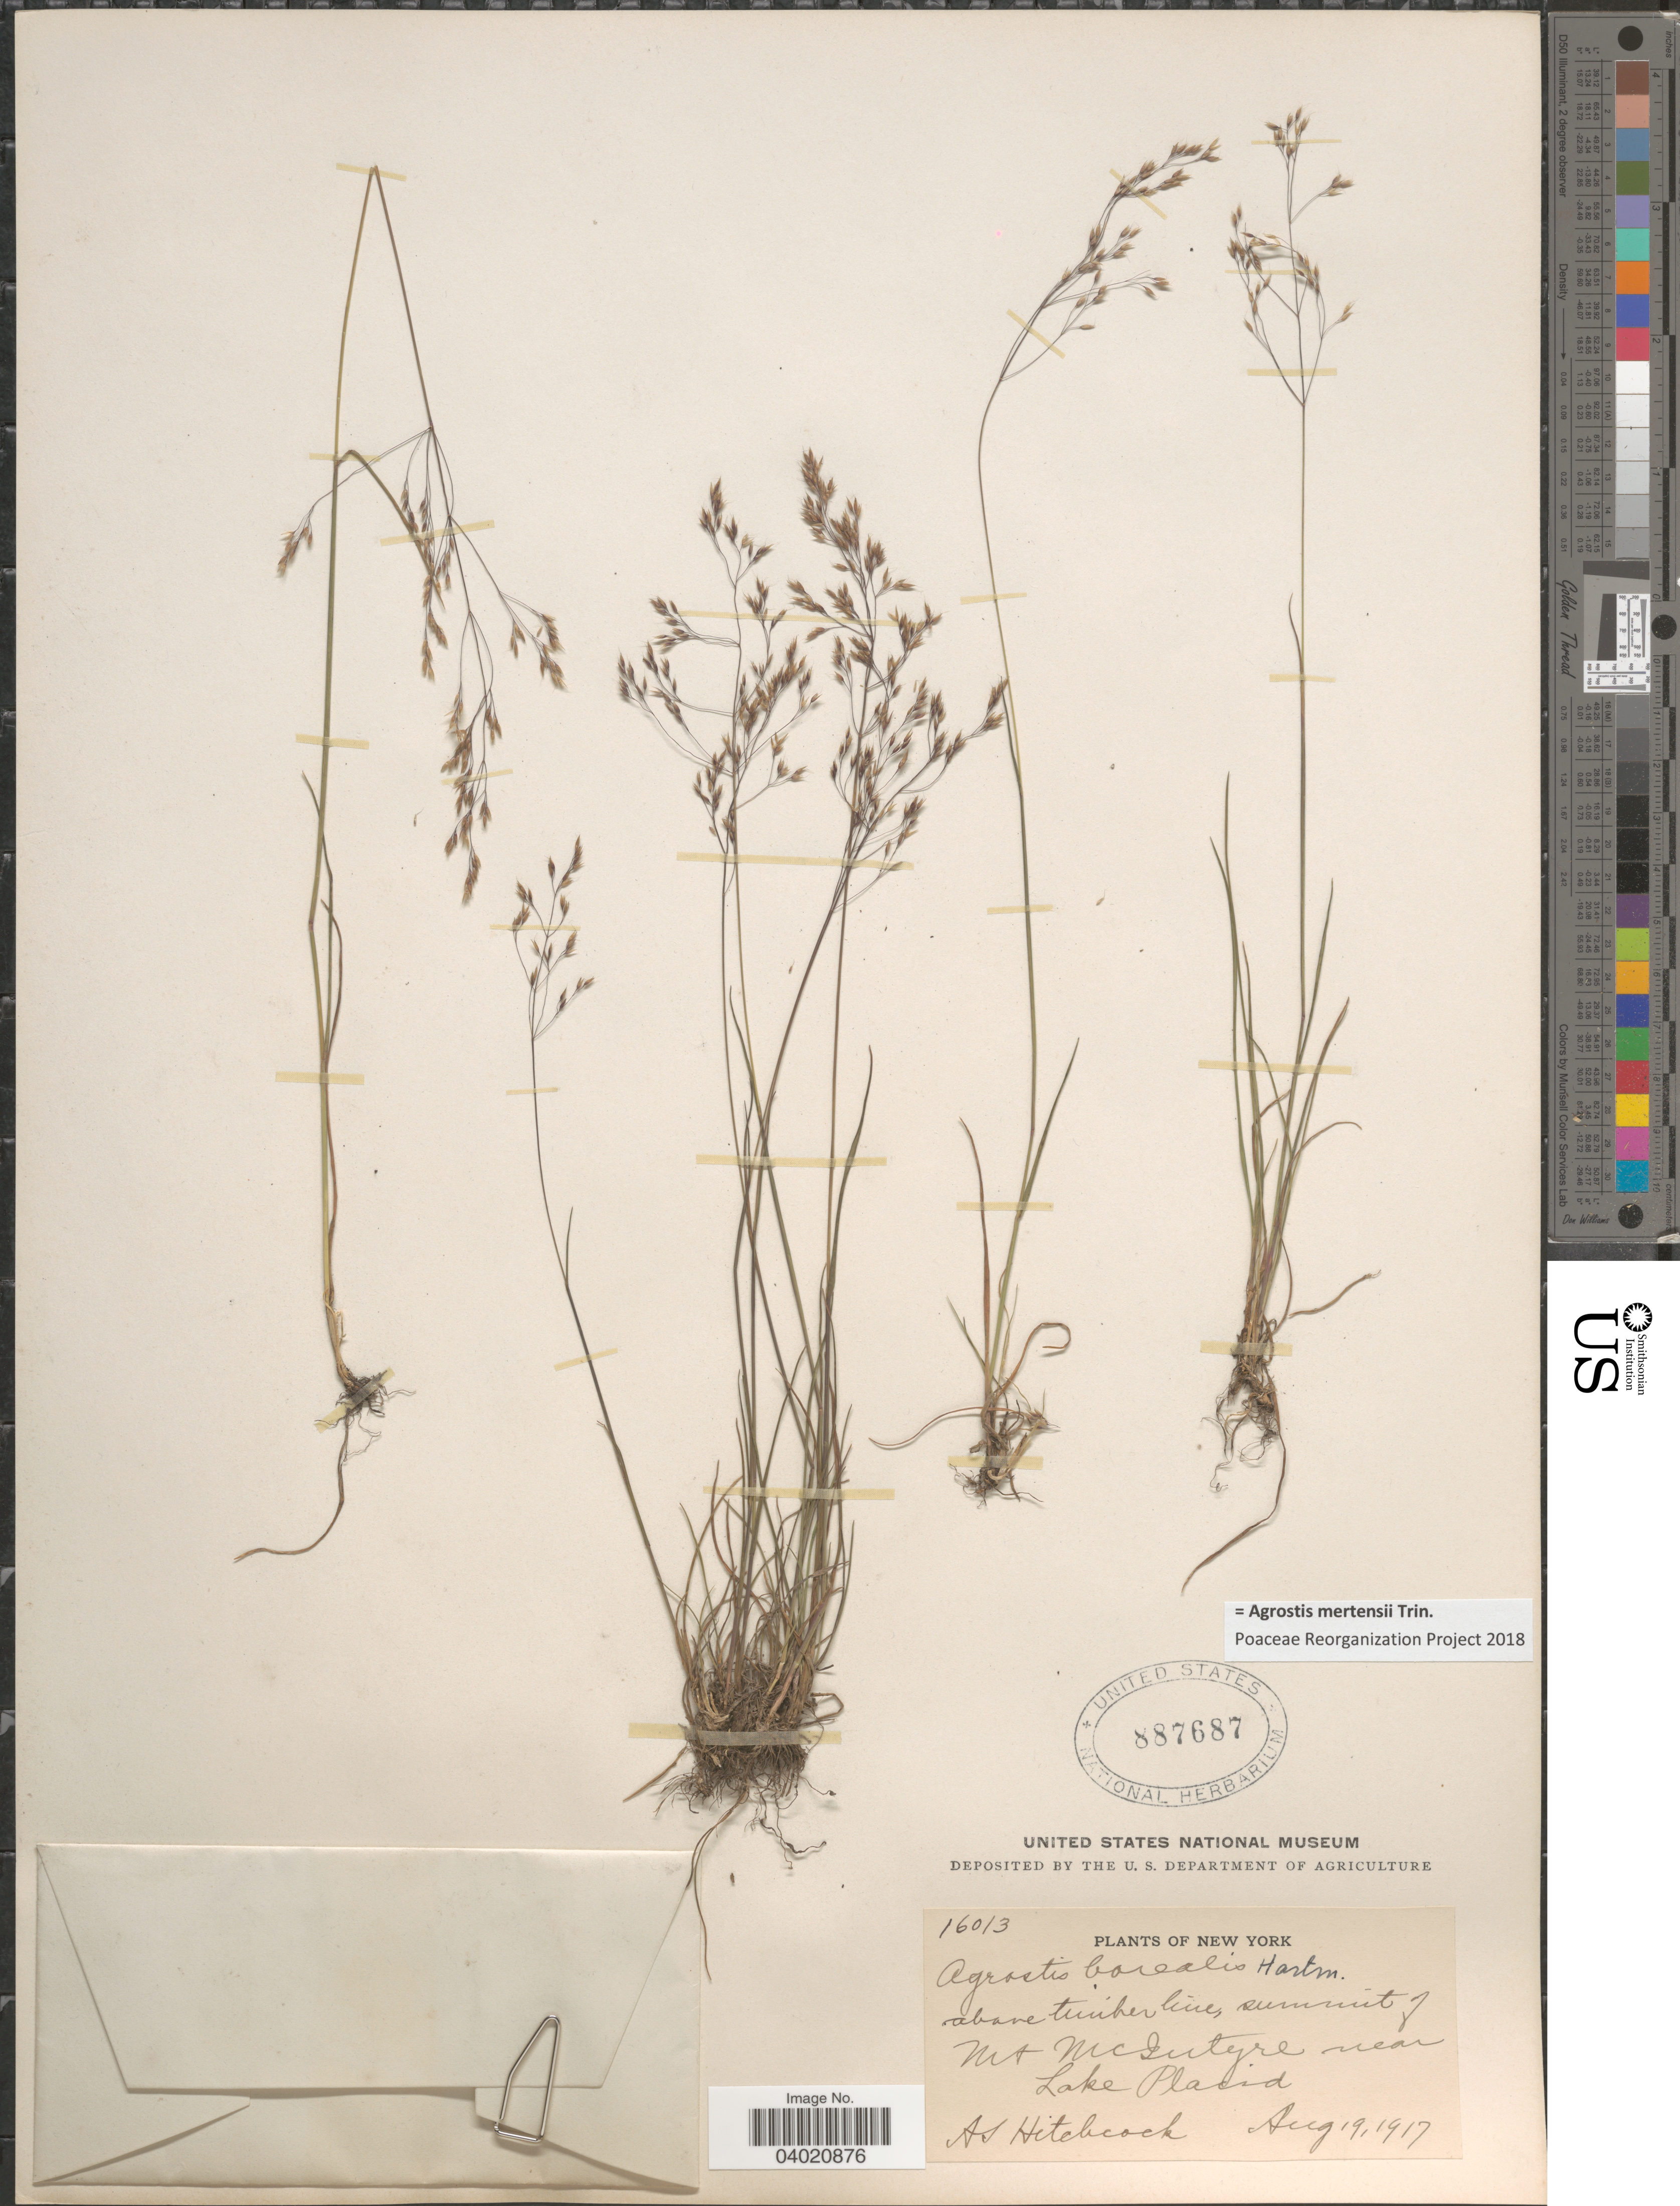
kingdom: Plantae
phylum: Tracheophyta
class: Liliopsida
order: Poales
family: Poaceae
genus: Agrostis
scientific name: Agrostis mertensii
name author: Trin.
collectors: A. S. Hitchcock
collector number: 16013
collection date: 1917-08-19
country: United States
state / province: New York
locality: Above timberline, summit of Mt McIntyre near Lake Placid.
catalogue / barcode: US 887687